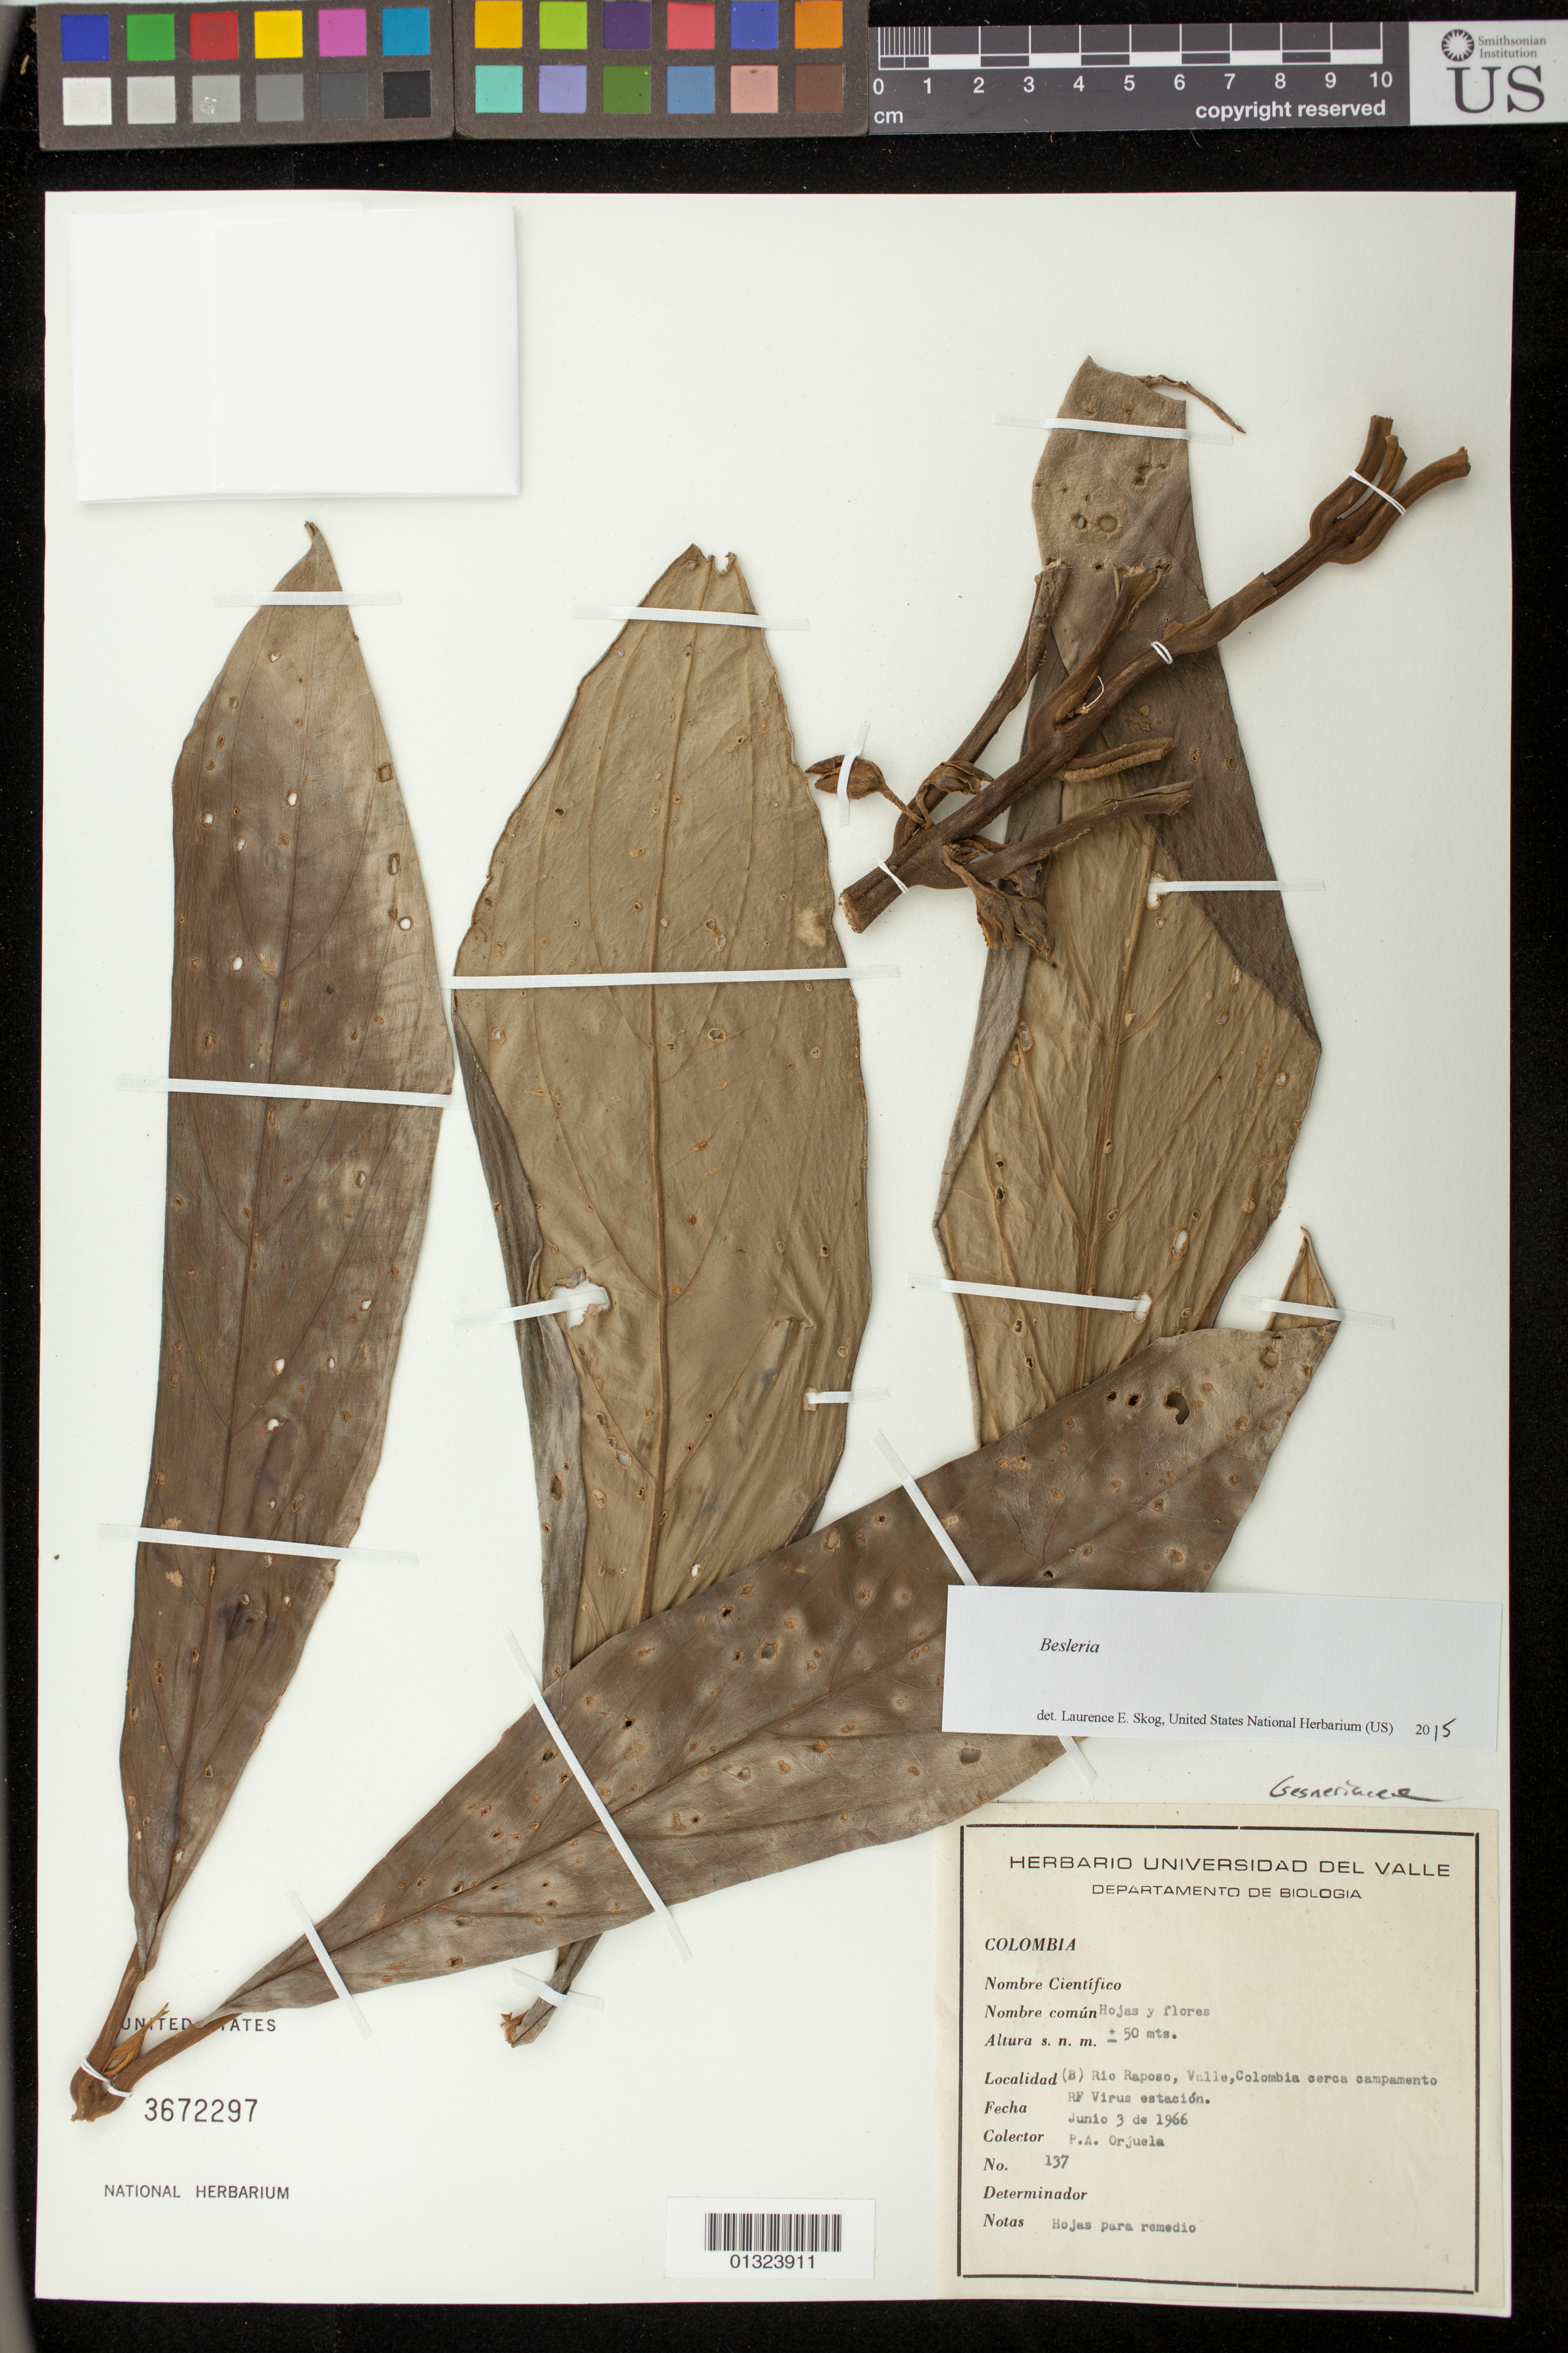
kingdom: Plantae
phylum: Tracheophyta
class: Magnoliopsida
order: Lamiales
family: Gesneriaceae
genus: Besleria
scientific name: Besleria sp.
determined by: Skog, Laurence E.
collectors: P. A. Orjuela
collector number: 137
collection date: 1966-06-03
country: Colombia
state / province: Valle del Cauca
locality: Rio Raposo, Valle, Colombia cerca campamento de RF Virus estación.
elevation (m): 50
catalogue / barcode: US 3672297